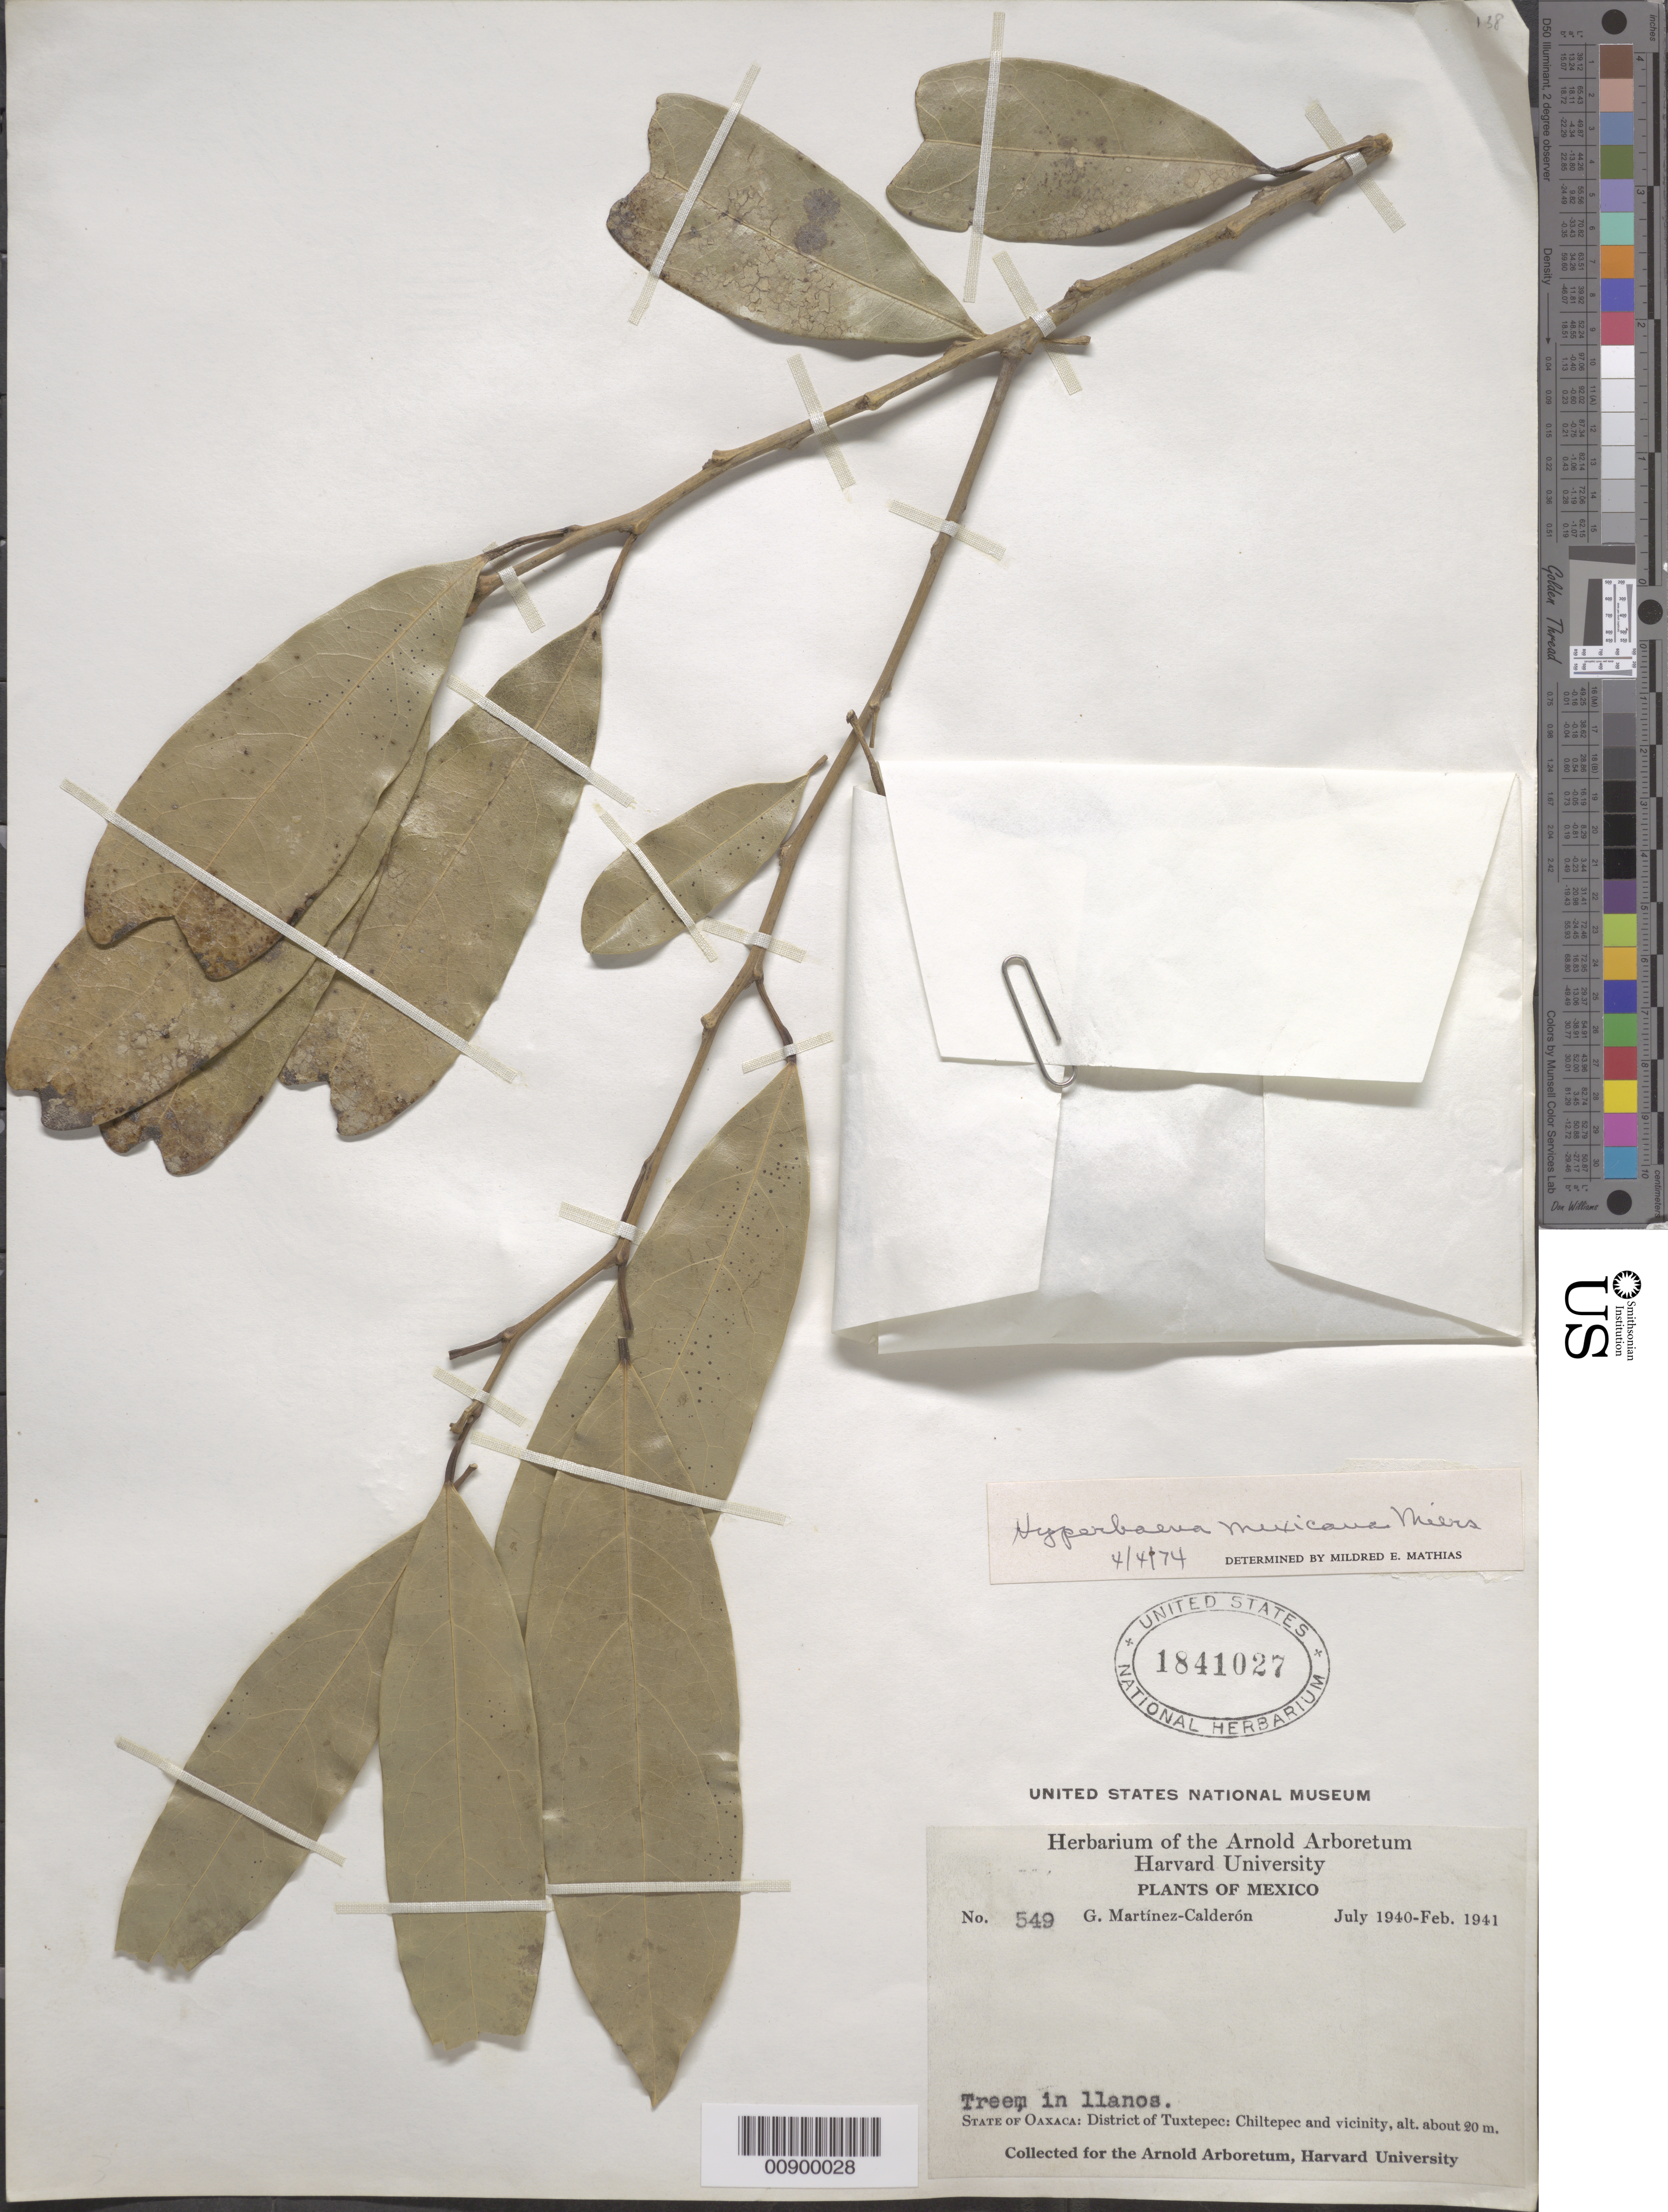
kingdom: Plantae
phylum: Tracheophyta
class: Magnoliopsida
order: Ranunculales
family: Menispermaceae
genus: Hyperbaena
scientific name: Hyperbaena mexicana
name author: Miers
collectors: G. Martinez-C.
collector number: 549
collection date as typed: Jul 1940 to -- Feb 1941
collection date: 1940-07/1941-02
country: Mexico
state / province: Oaxaca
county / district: Tuxtepec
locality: State of Oaxaca: District of Tuxtepec: Chiltepec and vicinity.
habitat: In llanos.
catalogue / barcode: US 1841027